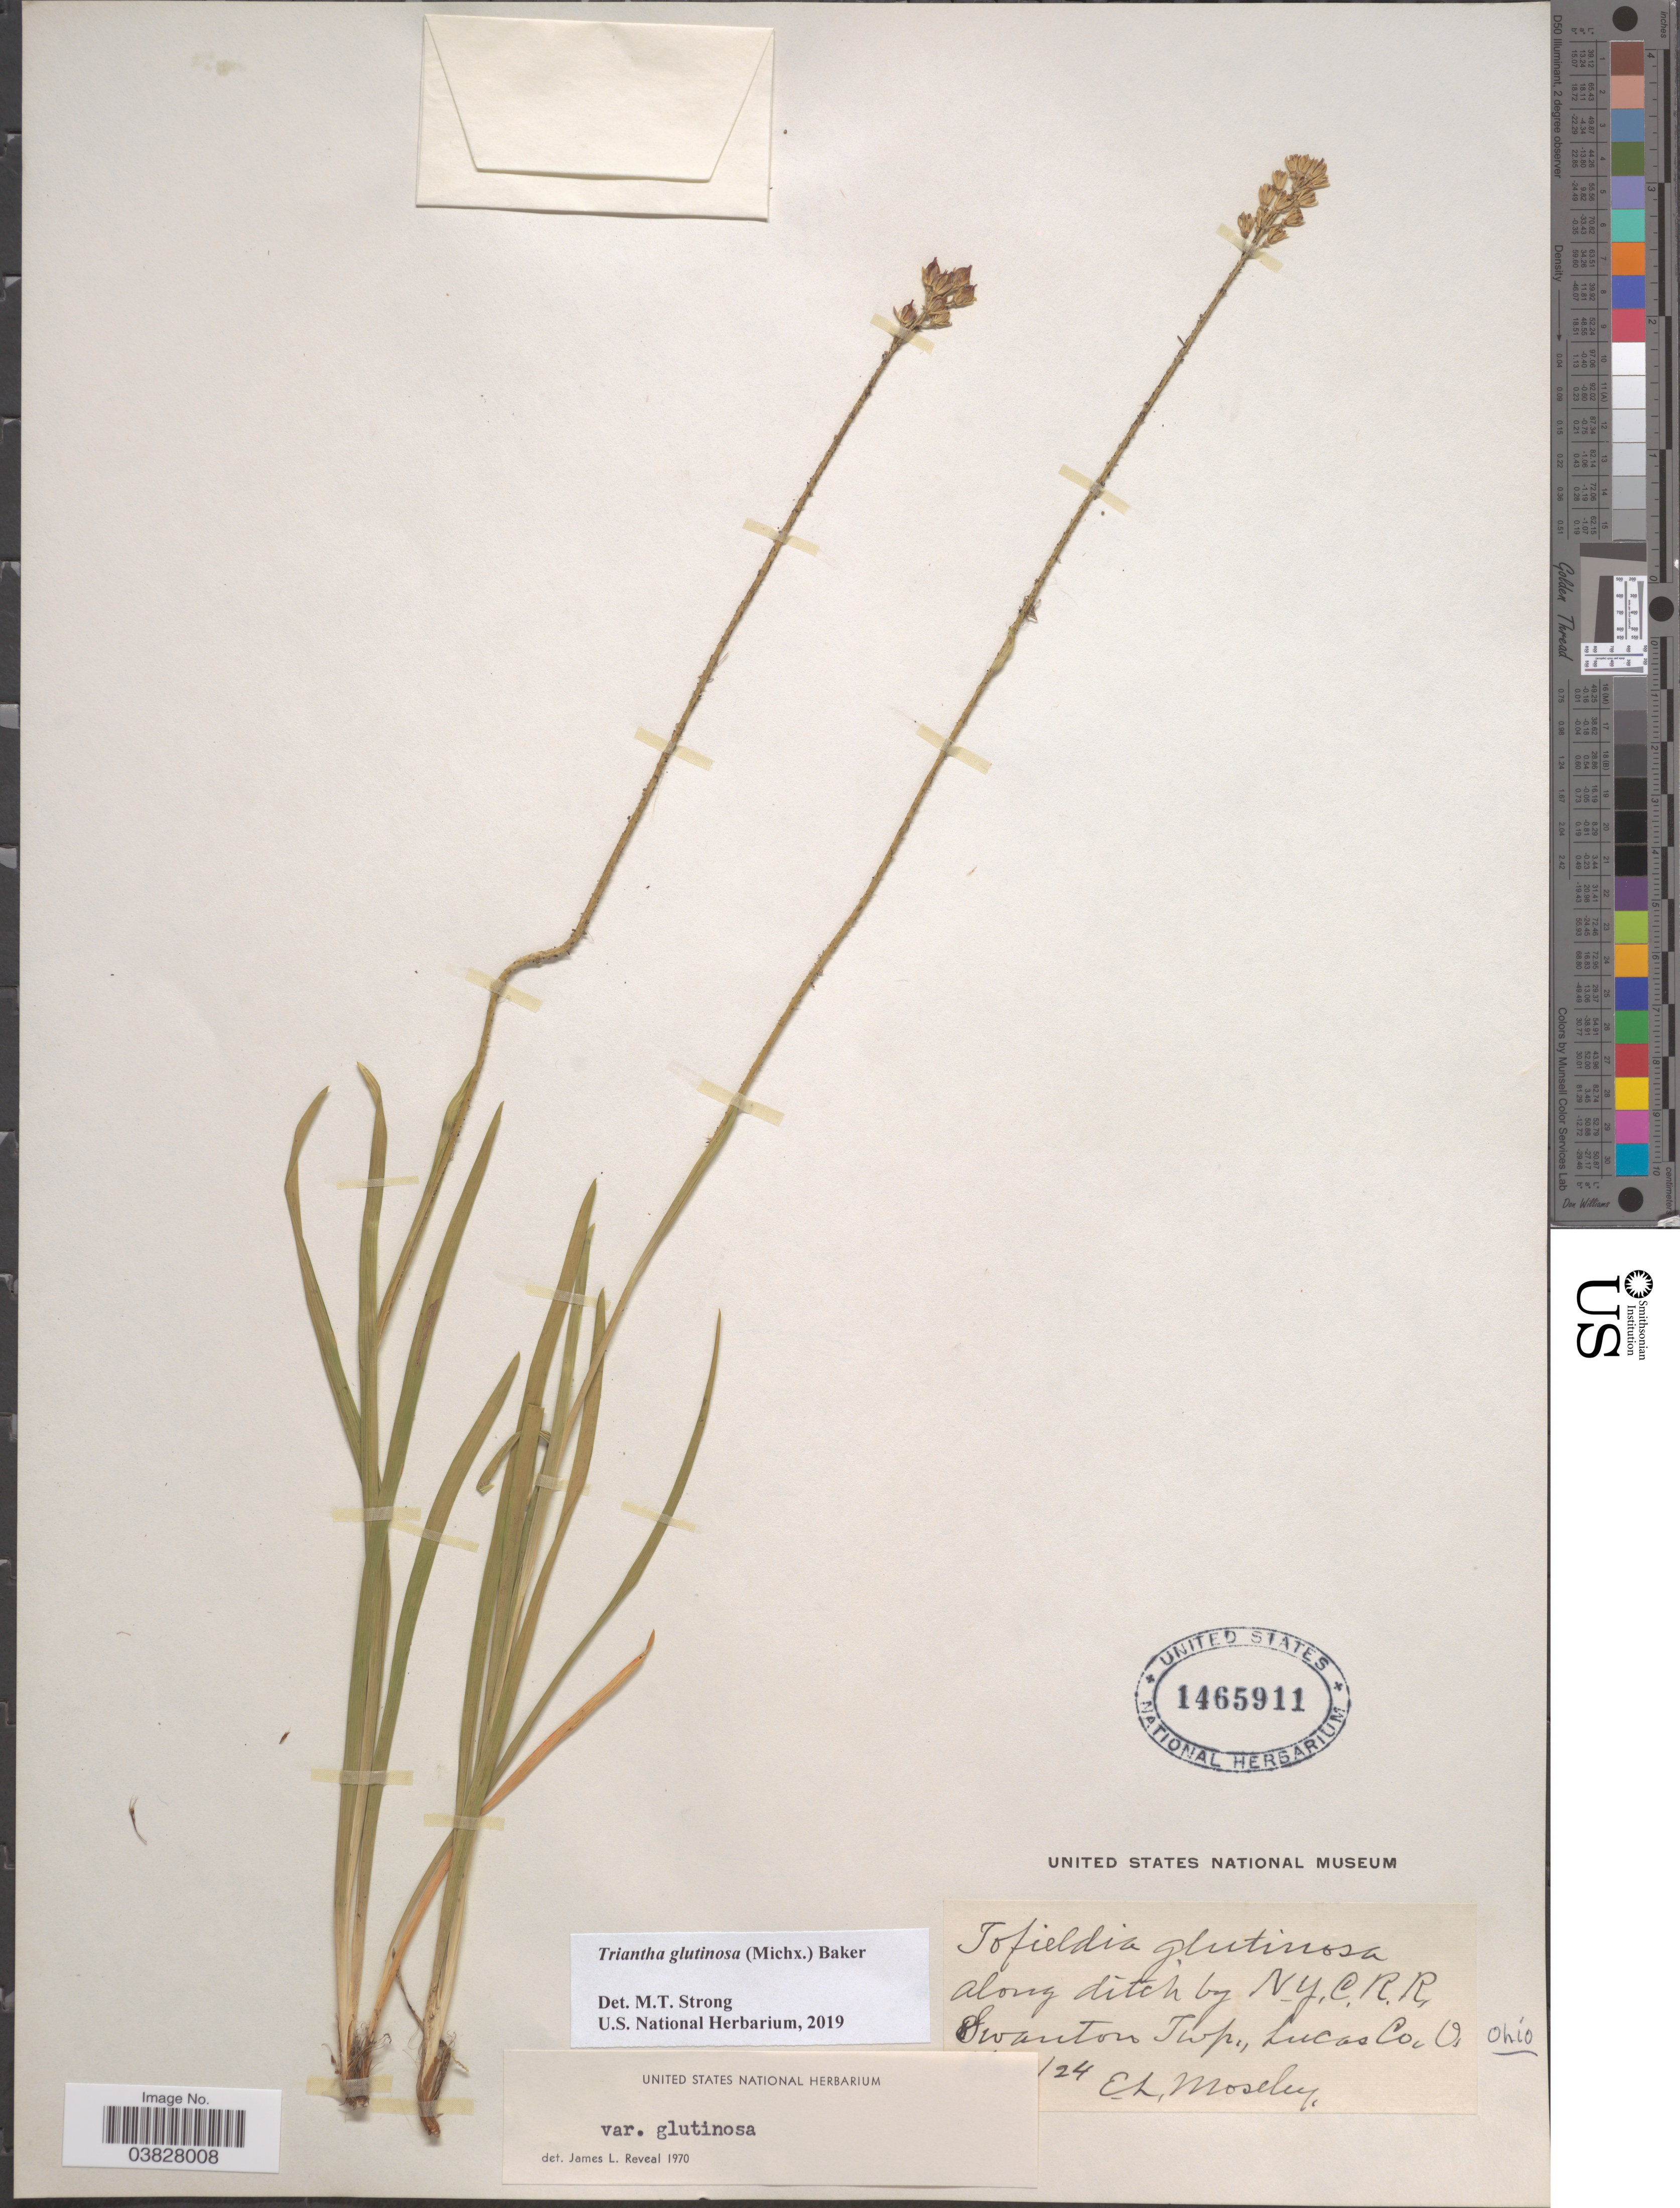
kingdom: Plantae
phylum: Tracheophyta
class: Liliopsida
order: Alismatales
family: Tofieldiaceae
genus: Triantha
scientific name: Triantha glutinosa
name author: (Michx.) Baker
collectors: E. Moseley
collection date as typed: Transcribed d/m/y: //24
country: United States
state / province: Ohio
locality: Along ditch by Swanton Twp, Lucas Co.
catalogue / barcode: US 1465911